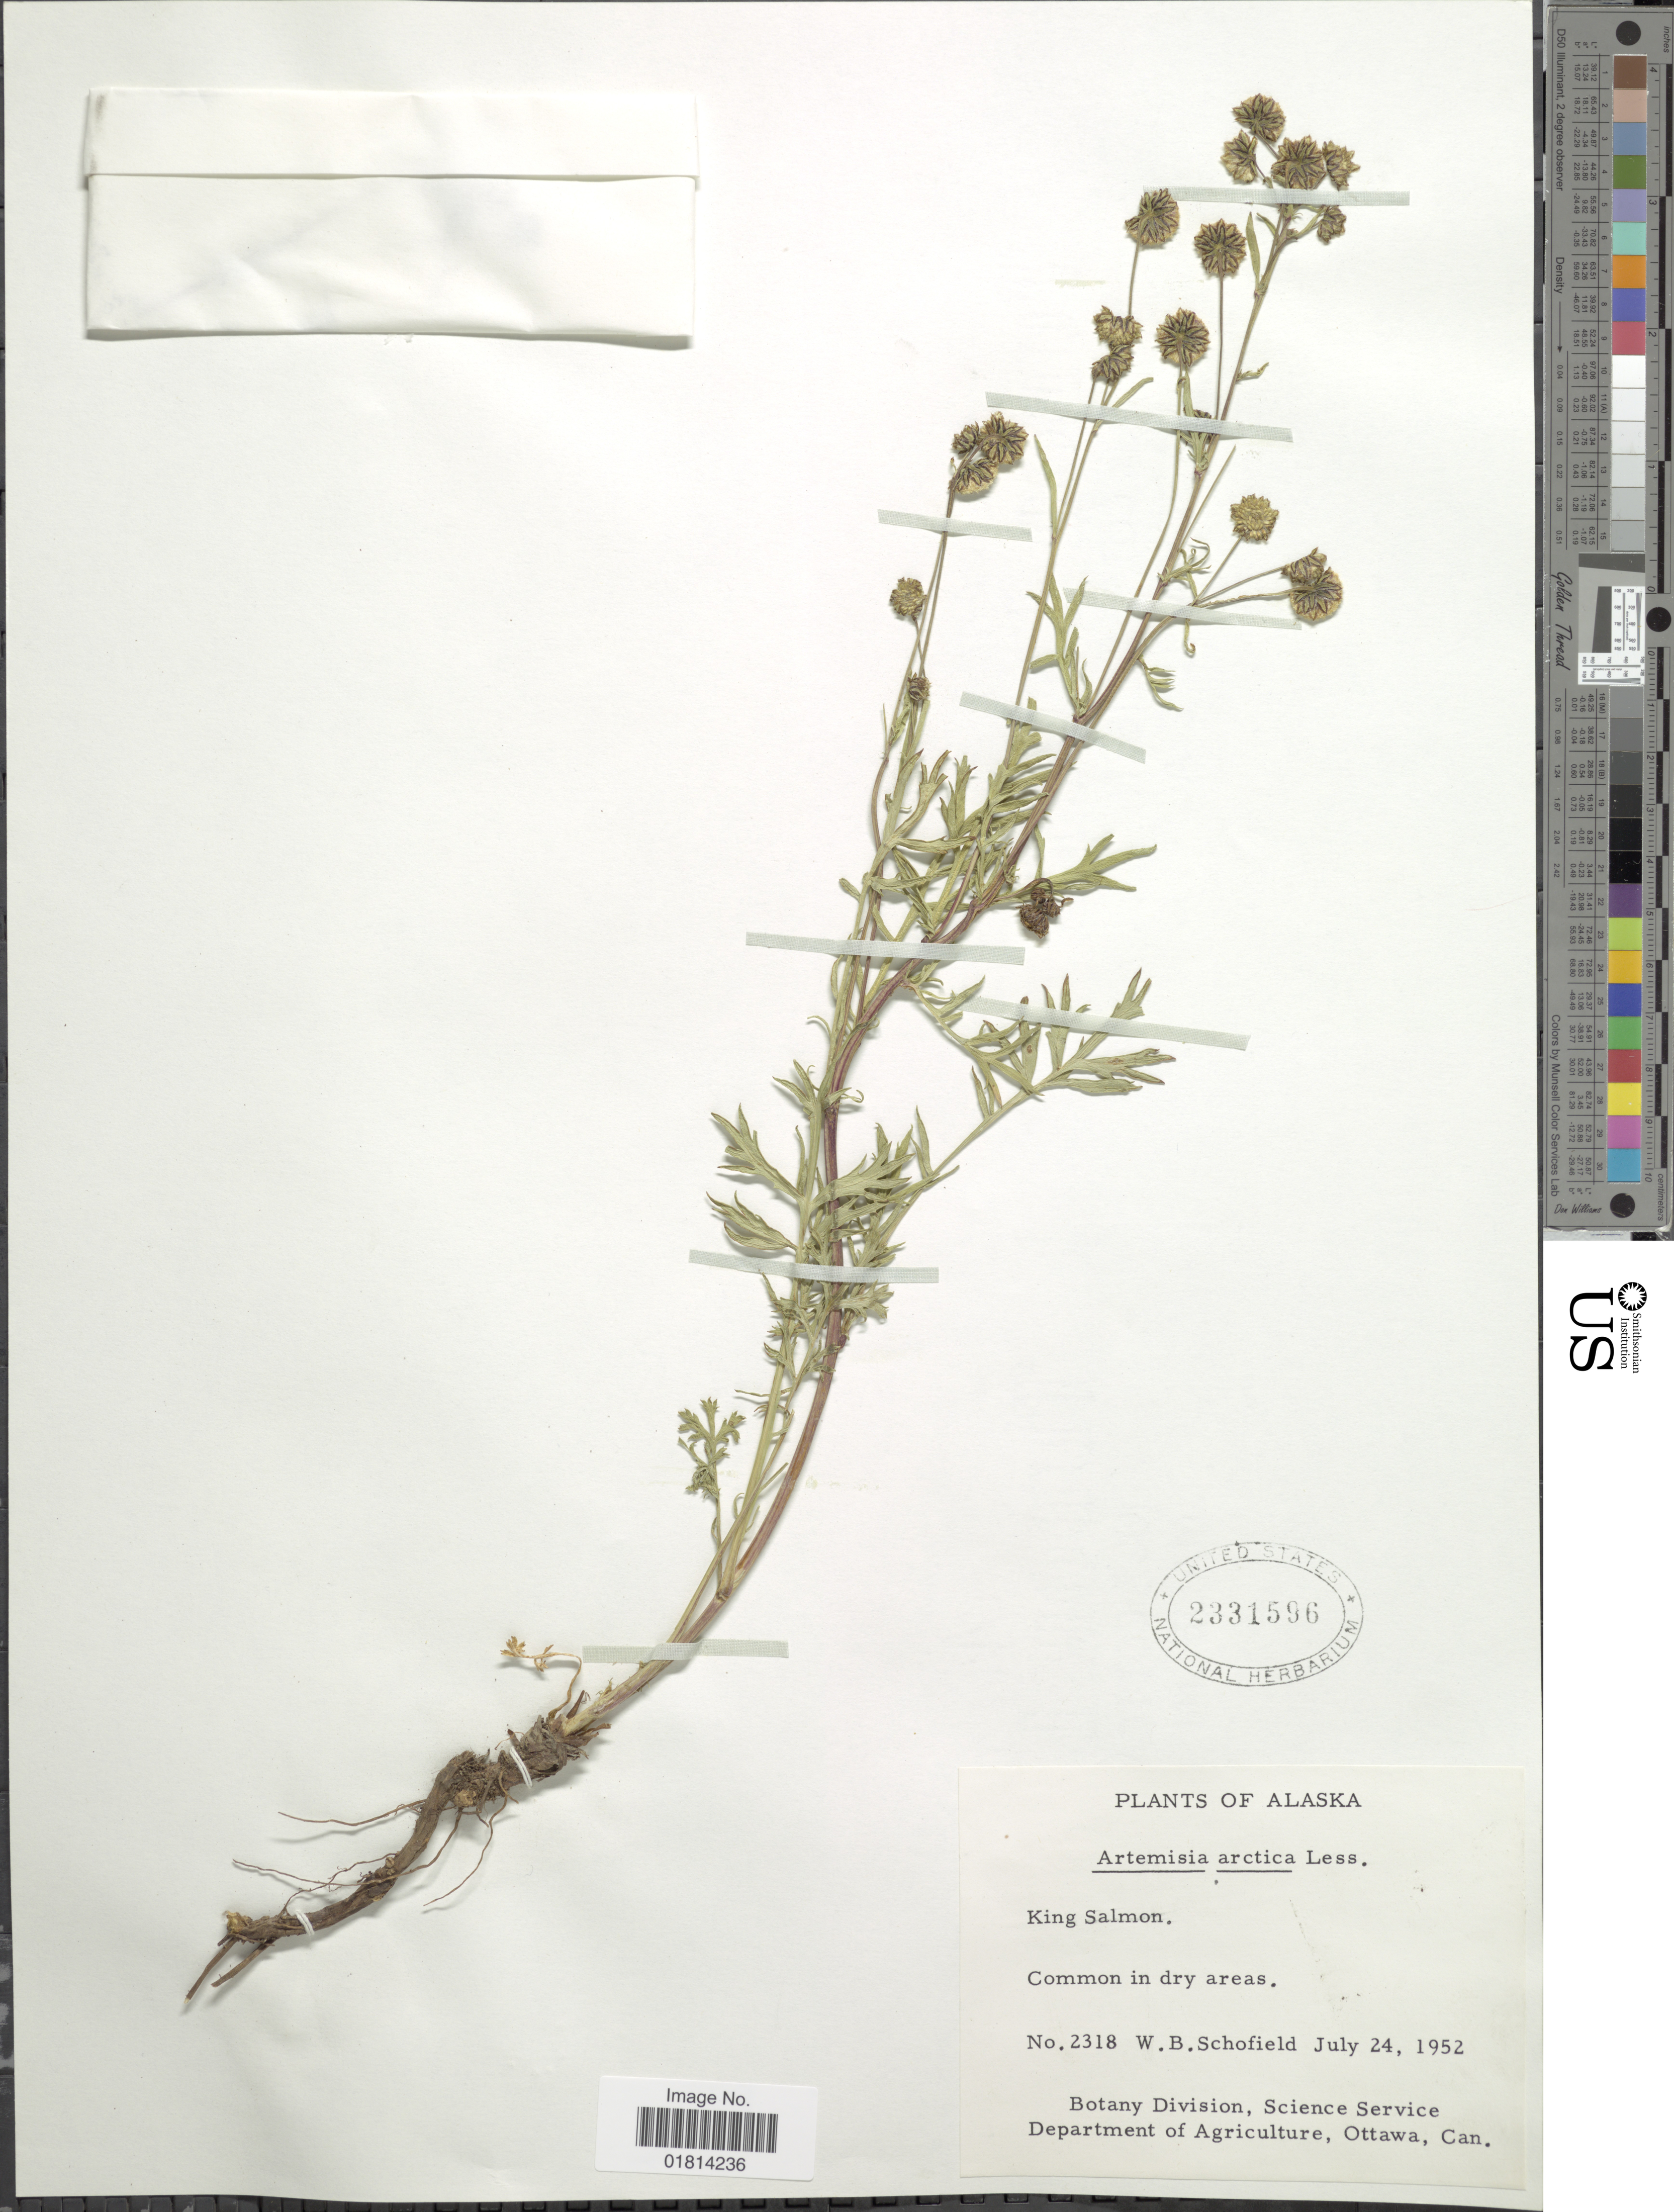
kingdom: Plantae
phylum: Tracheophyta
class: Magnoliopsida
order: Asterales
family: Asteraceae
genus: Artemisia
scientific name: Artemisia arctica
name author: Less.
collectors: W. Schofield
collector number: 2318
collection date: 1952-07-24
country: United States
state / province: Alaska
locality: King Salmon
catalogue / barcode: US 2331596